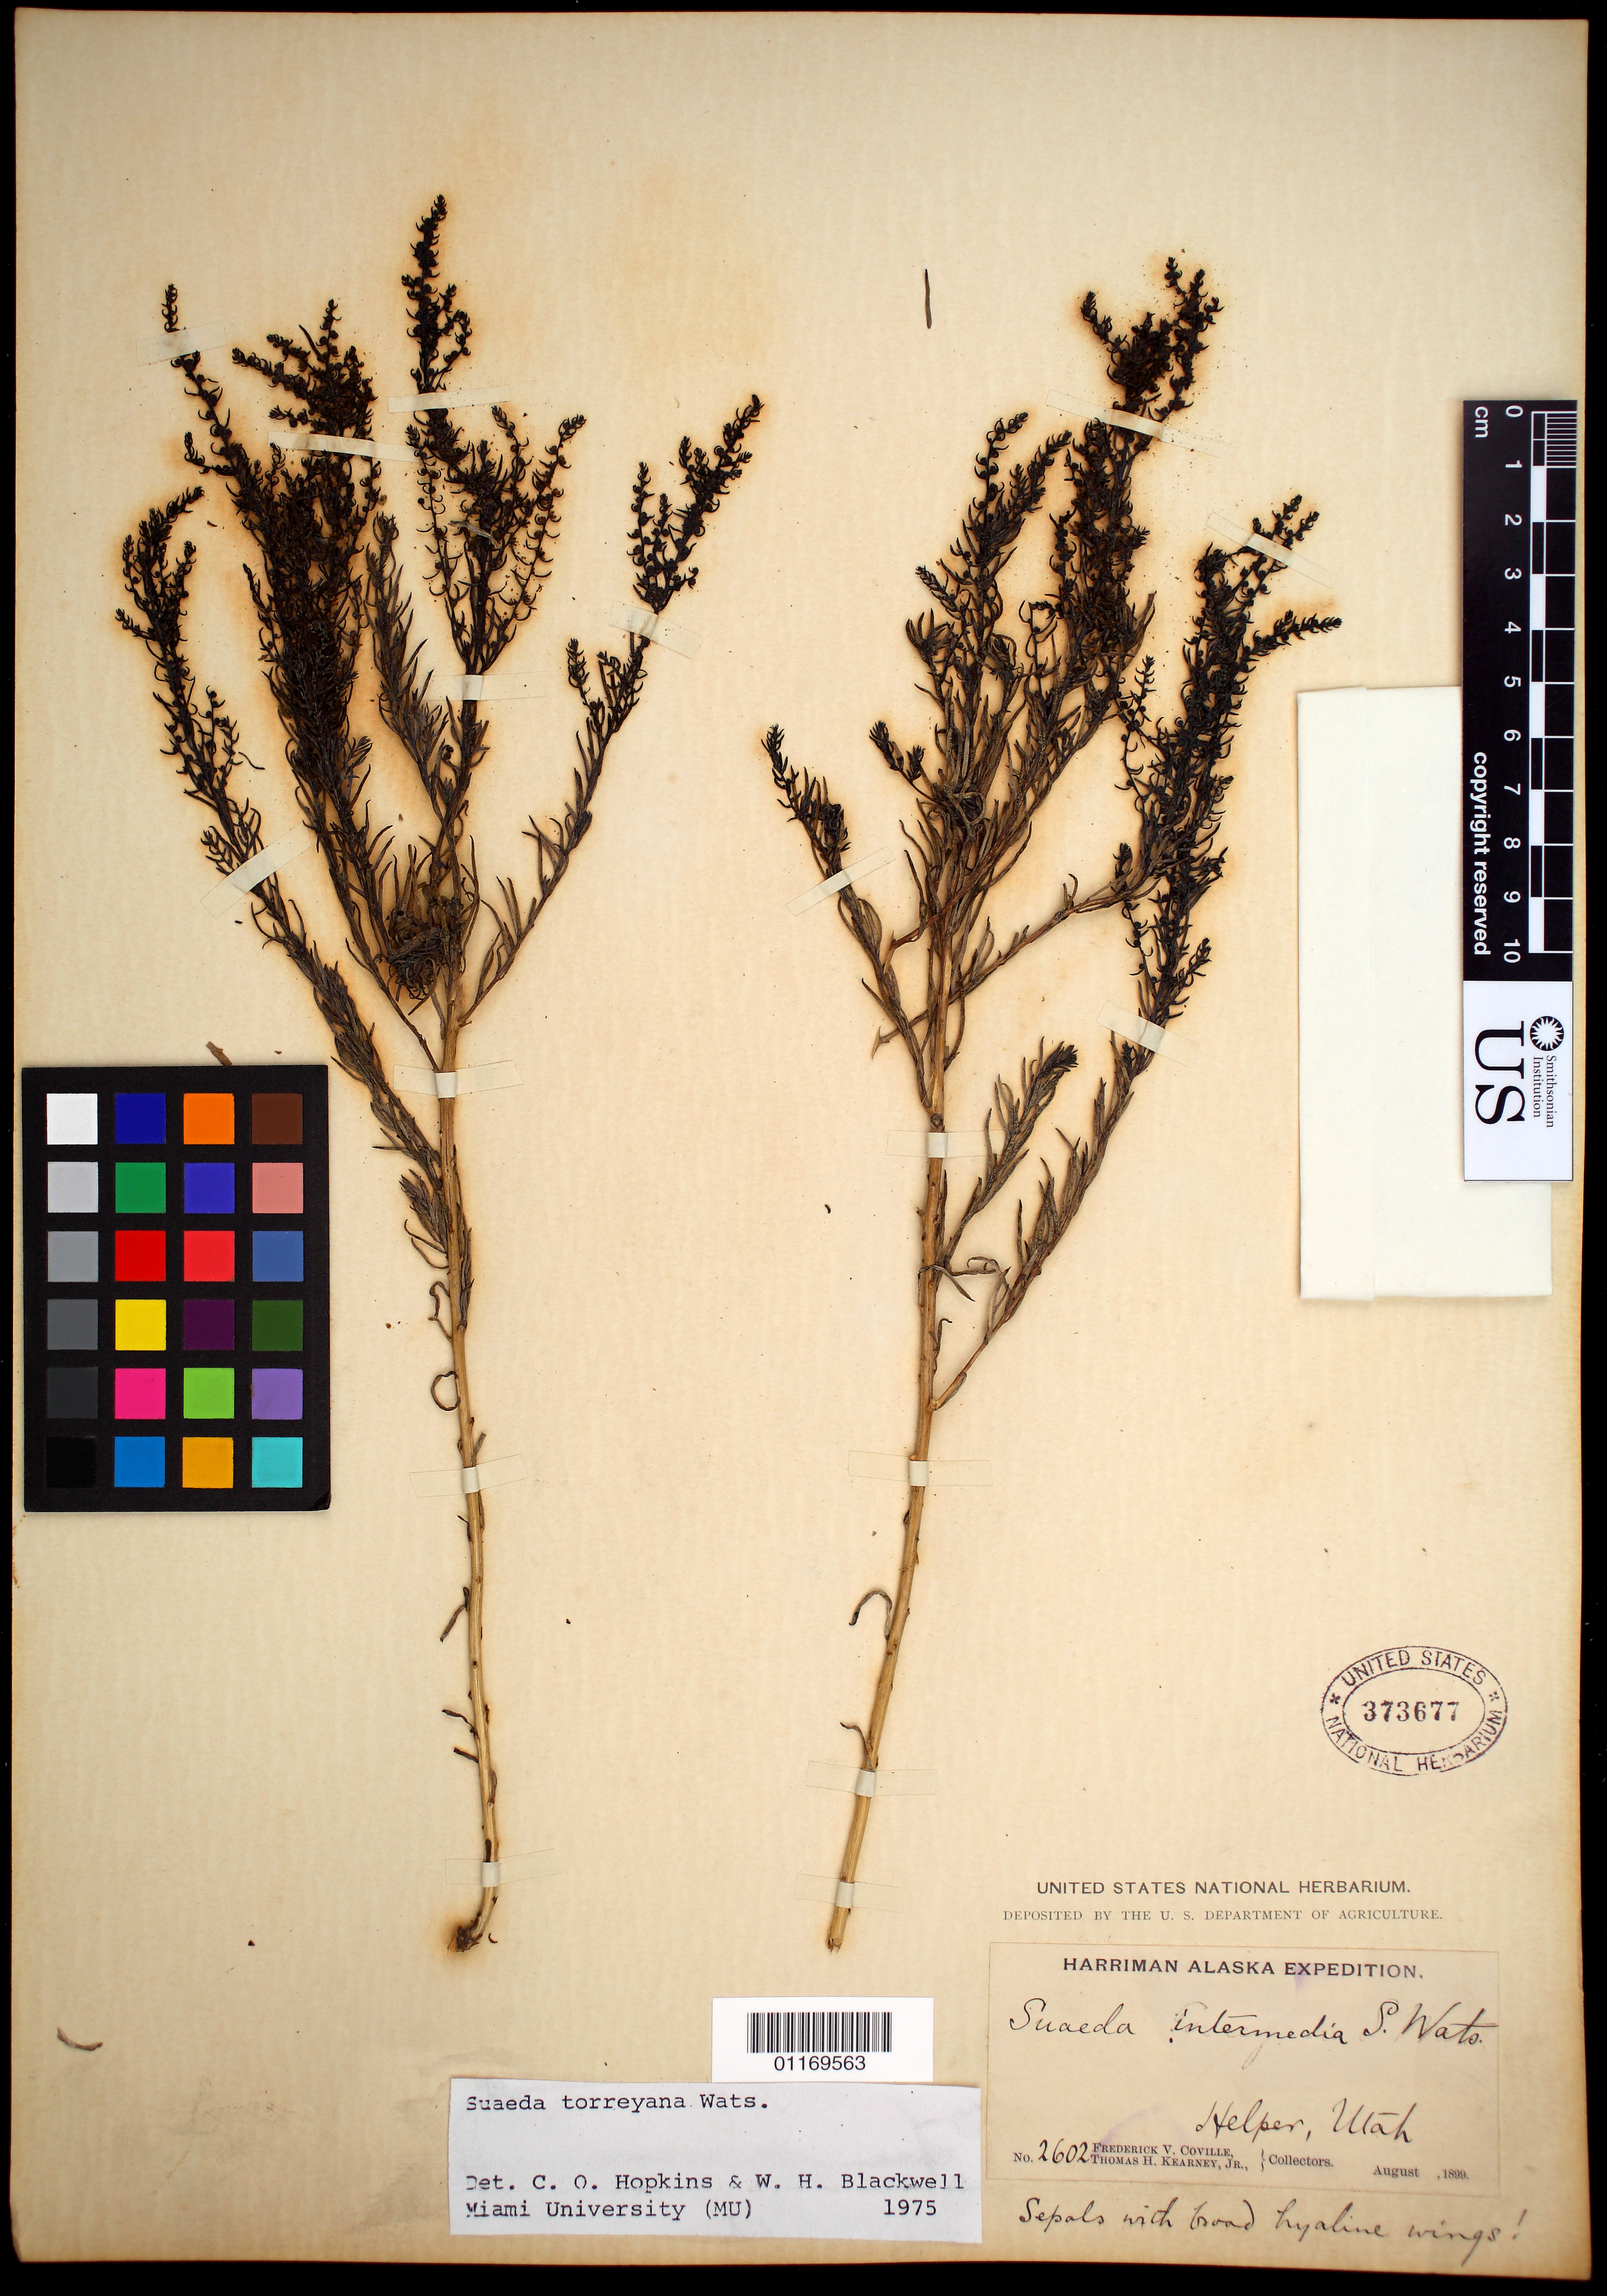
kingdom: Plantae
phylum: Tracheophyta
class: Magnoliopsida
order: Caryophyllales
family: Amaranthaceae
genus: Suaeda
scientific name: Suaeda torreyana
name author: S. Watson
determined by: Hopkins, C. O.; Blackwell, W. H.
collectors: F. V. Coville, T. H. Kearney & T. H. Kearney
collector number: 2602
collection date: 1899-08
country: United States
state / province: Utah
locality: Helper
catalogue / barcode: US 373677